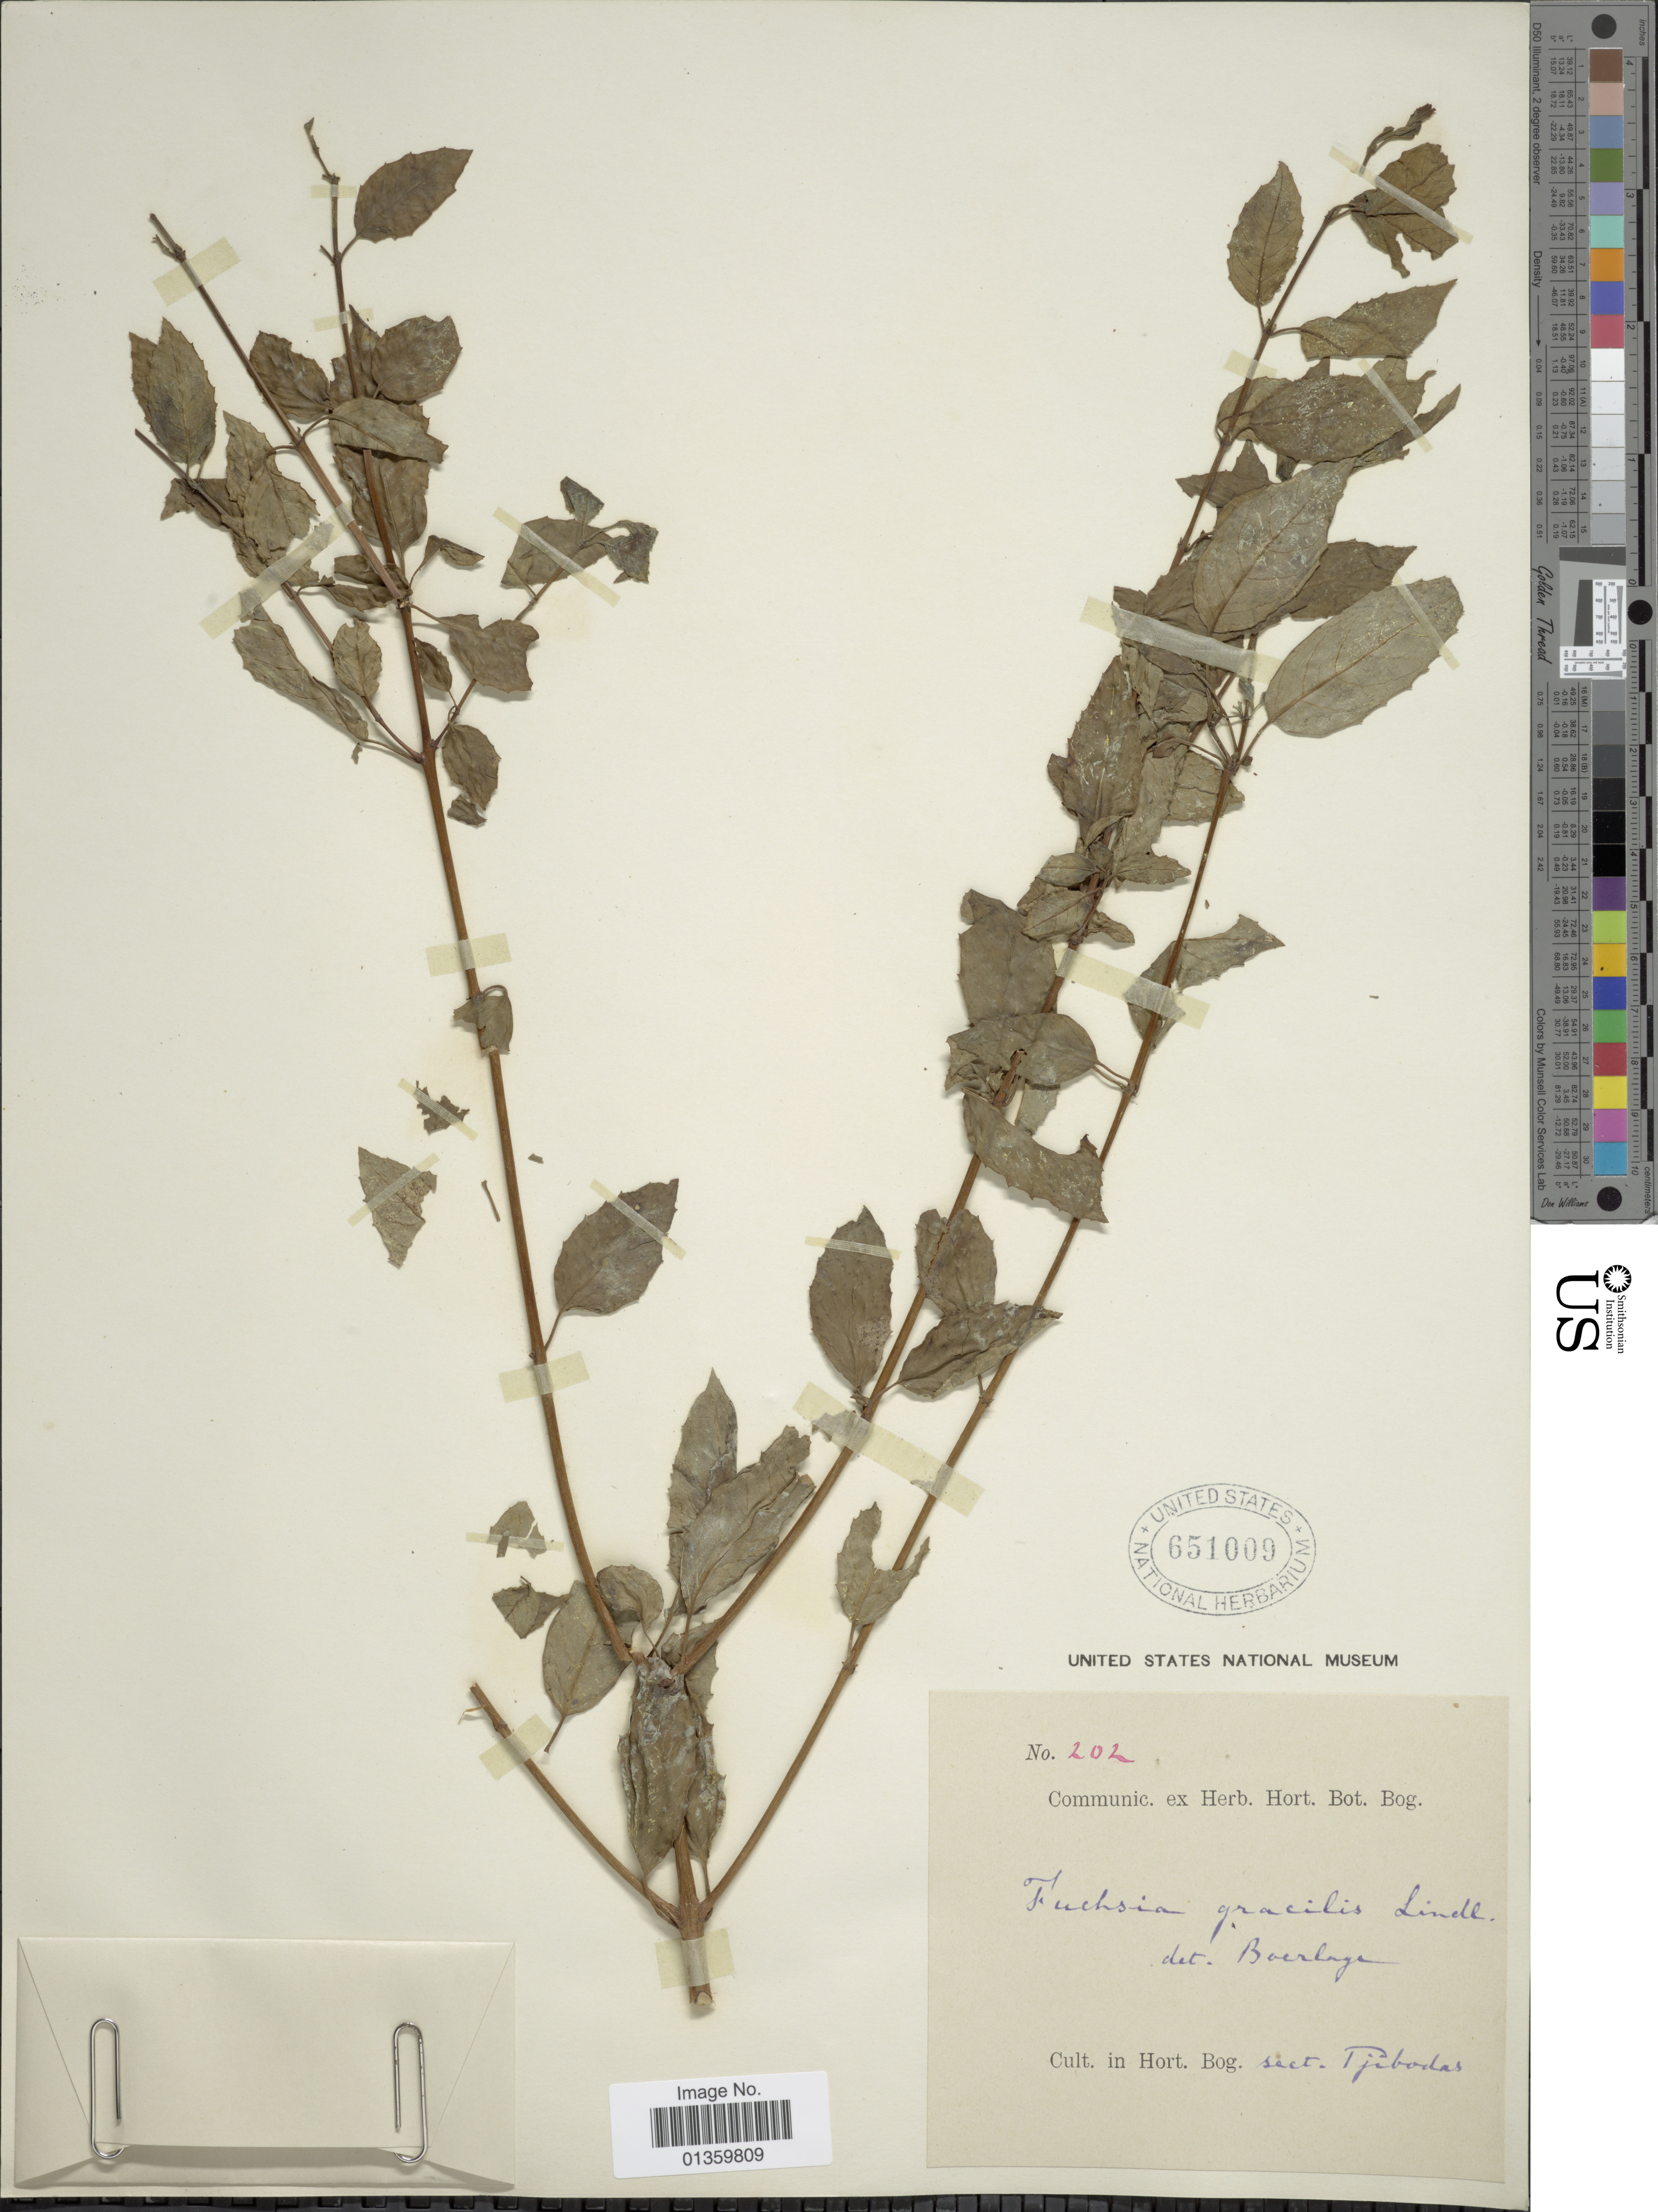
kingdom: Plantae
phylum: Tracheophyta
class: Magnoliopsida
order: Myrtales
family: Onagraceae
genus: Fuchsia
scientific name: Fuchsia magellanica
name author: Lam.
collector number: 202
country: Indonesia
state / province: Java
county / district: Jawa Barat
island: Java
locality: Cult. in Hort. Bog. sect. Tjibodas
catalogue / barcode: US 651009